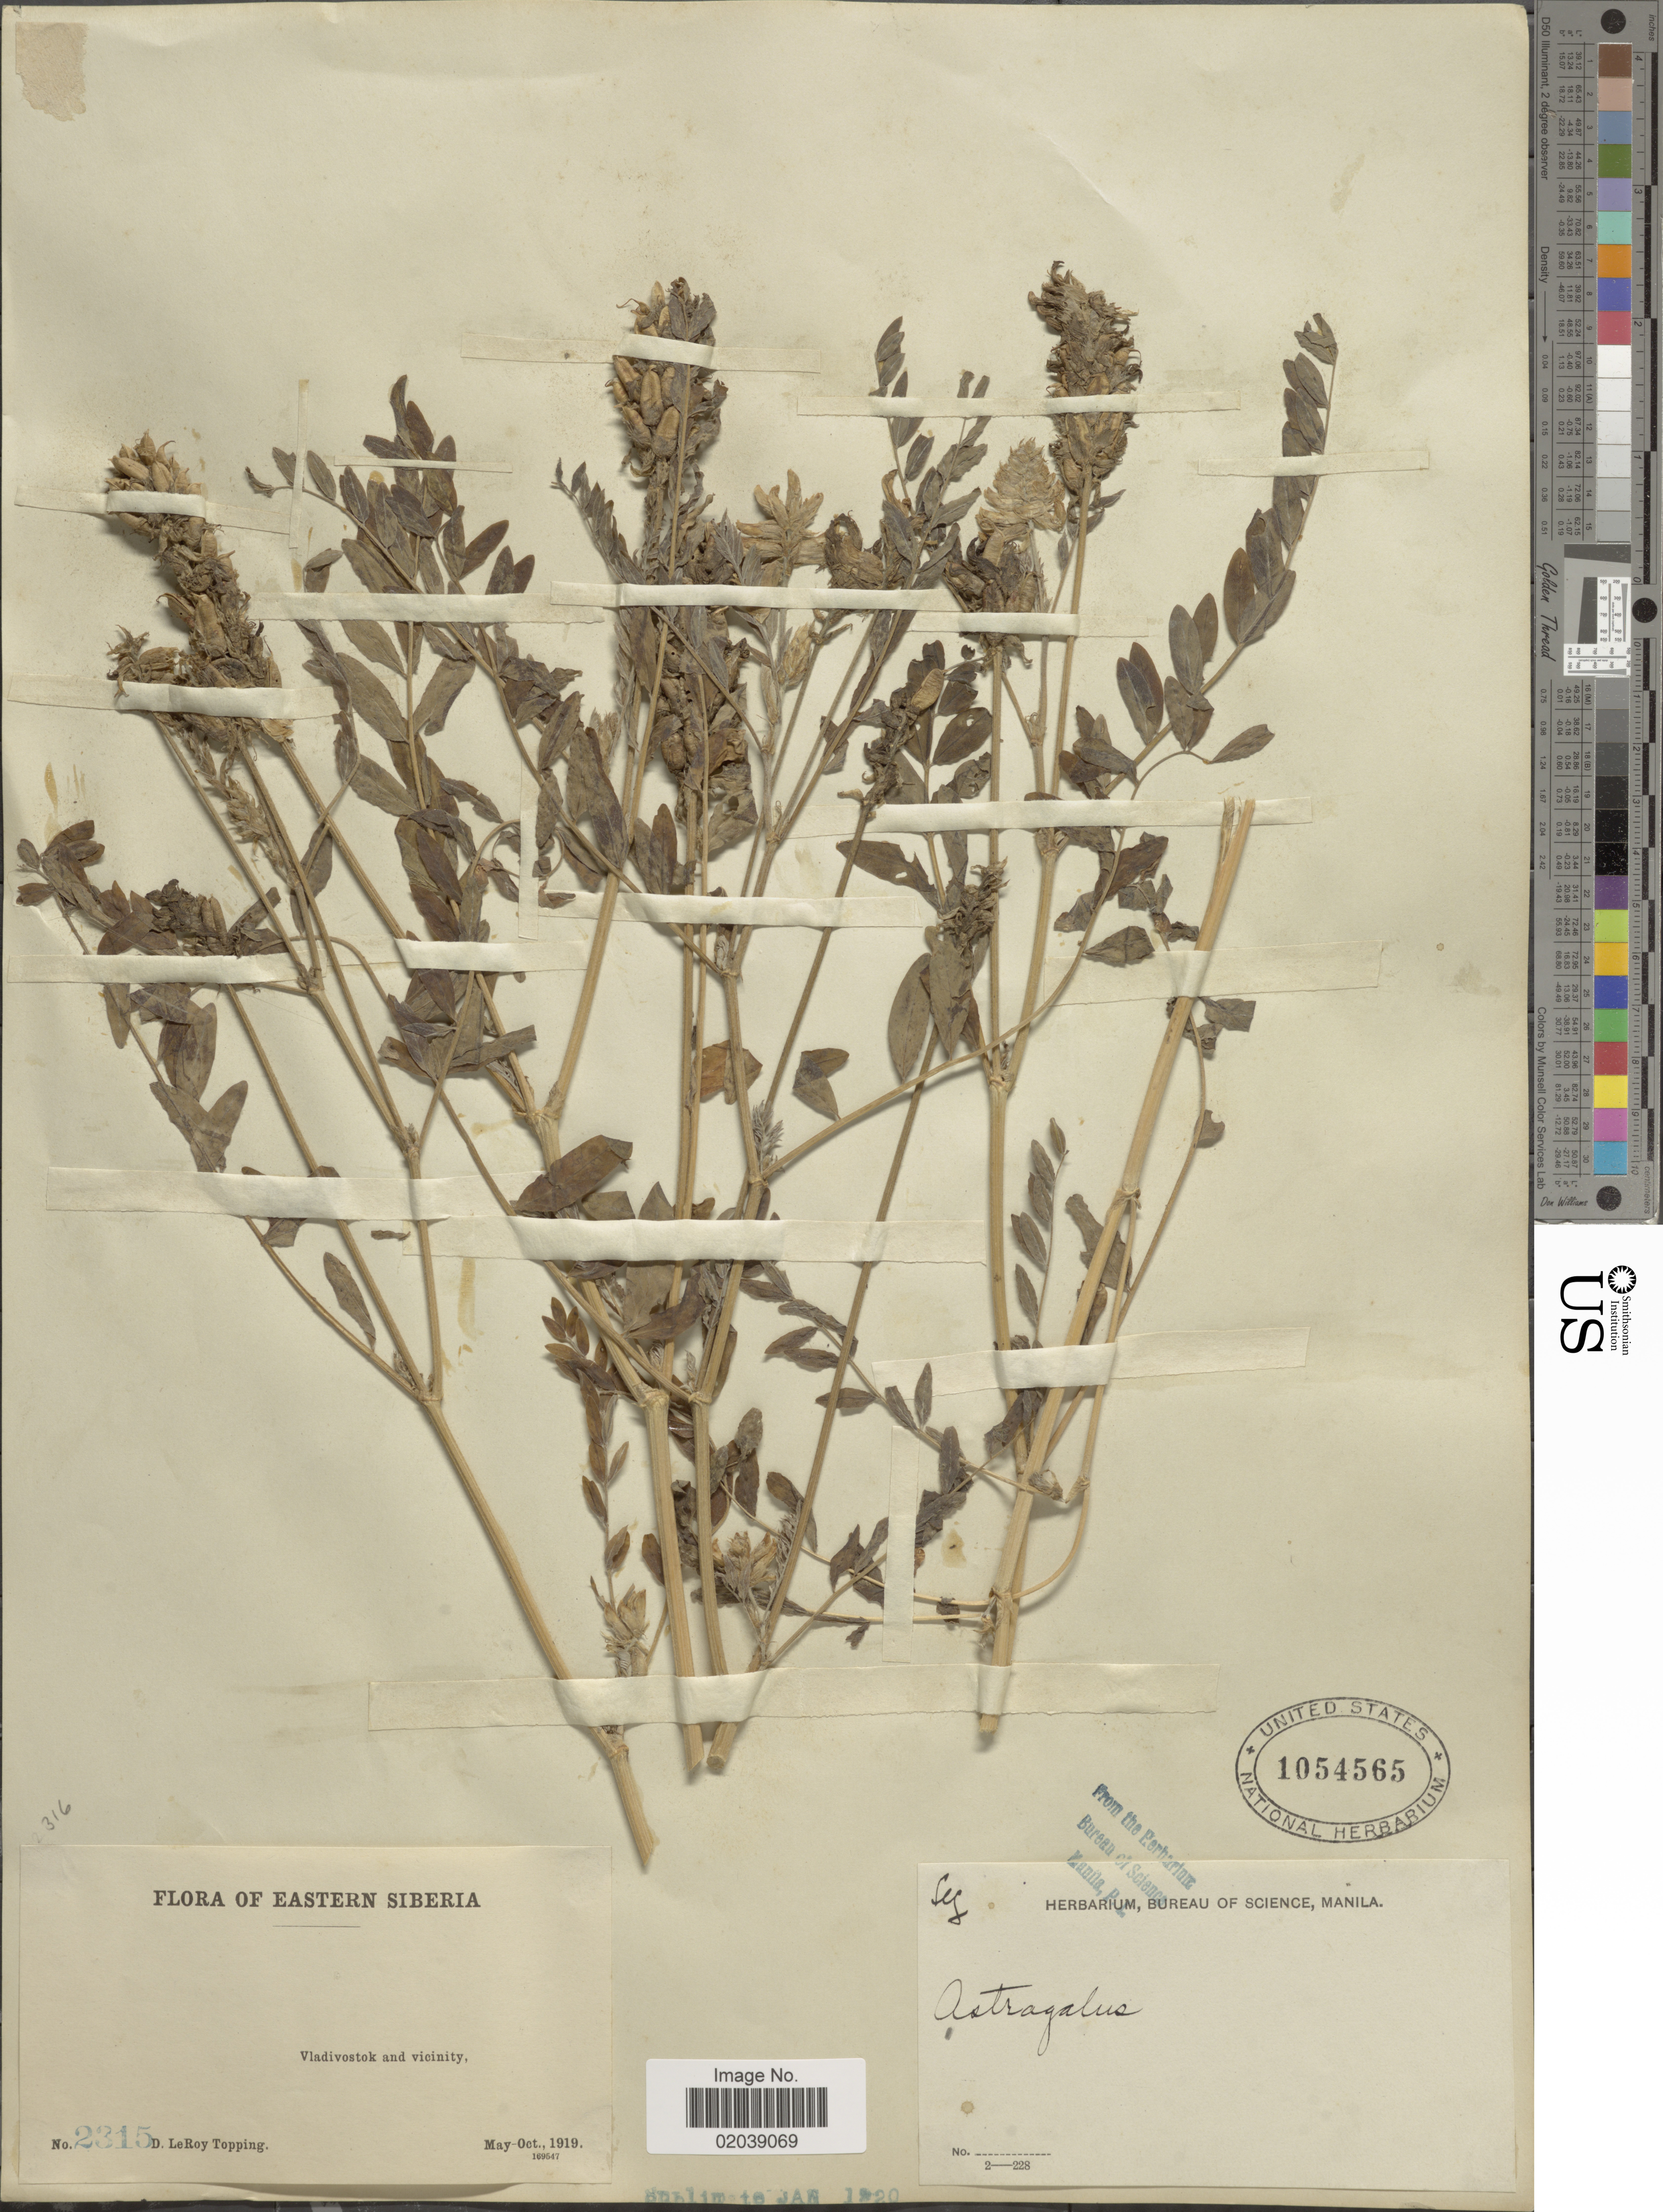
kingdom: Plantae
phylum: Tracheophyta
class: Magnoliopsida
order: Fabales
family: Fabaceae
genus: Astragalus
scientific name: Astragalus sp.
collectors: D. L. Topping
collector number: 2315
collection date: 1919-05/1919-10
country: Serbia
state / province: Southern and Eastern Serbia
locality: Eastern Siberia, Vladivostok and vicinity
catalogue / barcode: US 1054565